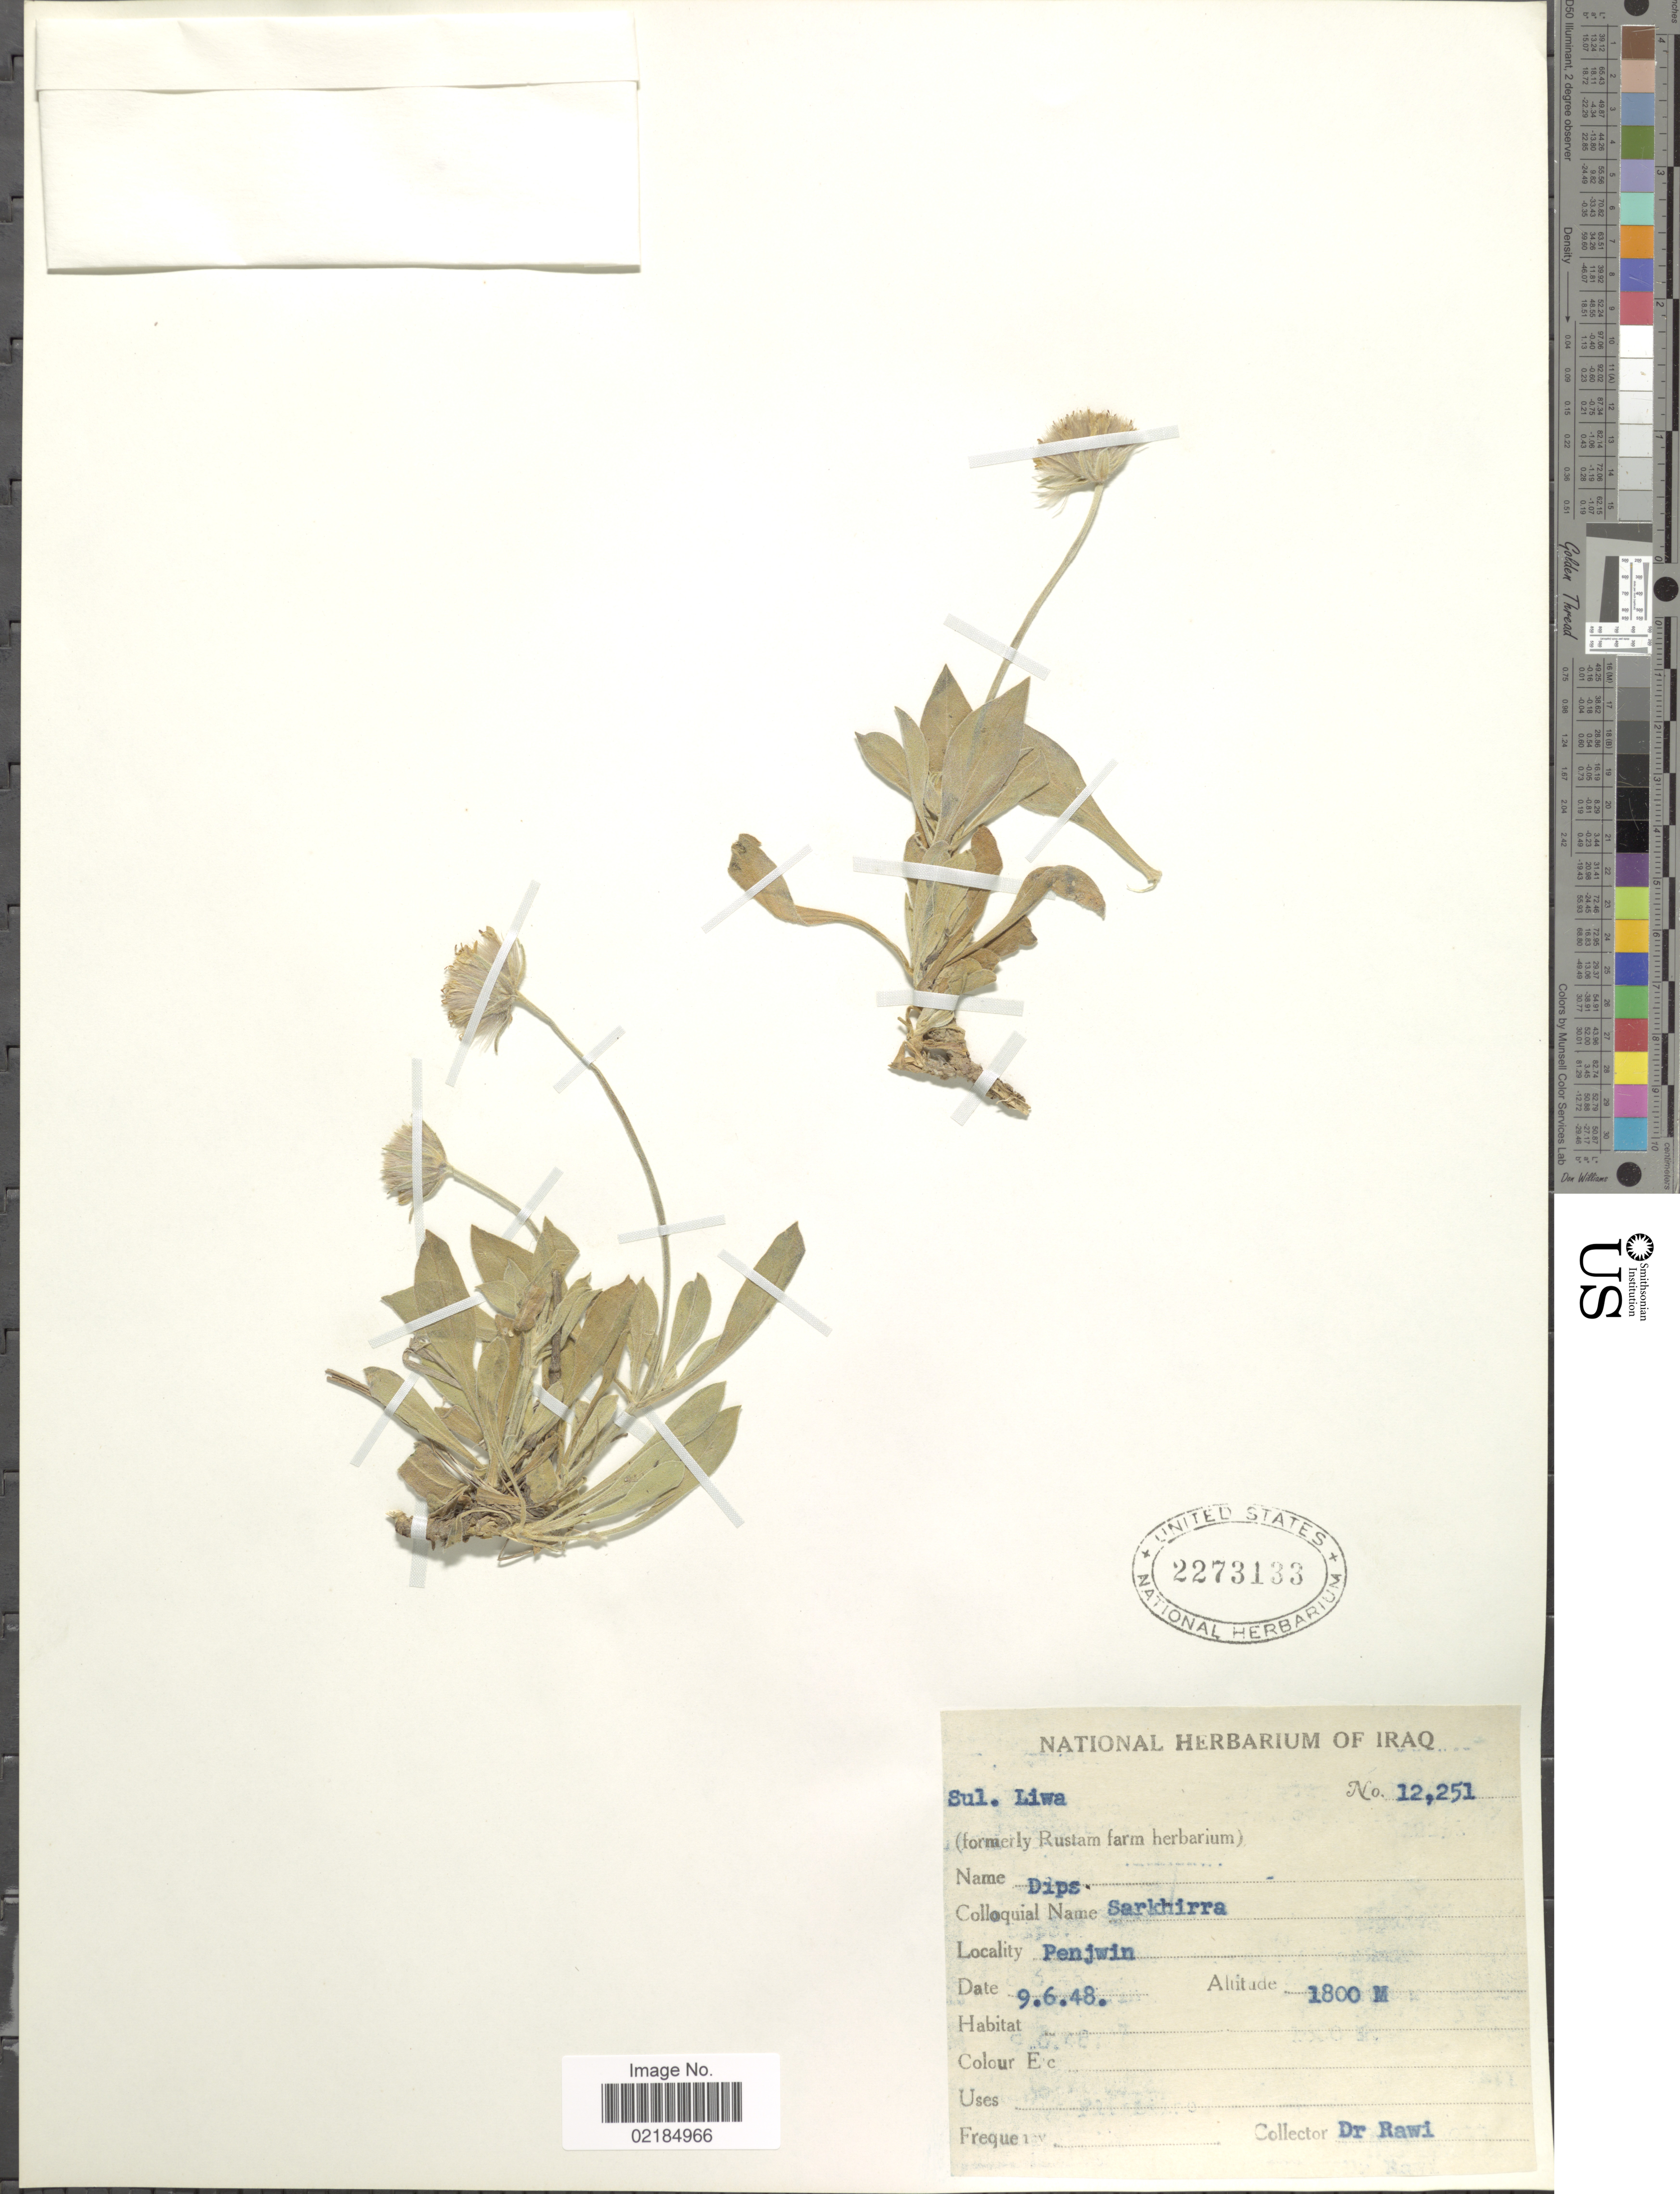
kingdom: Plantae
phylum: Tracheophyta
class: Magnoliopsida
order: Asterales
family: Asteraceae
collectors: -. Rawi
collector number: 12251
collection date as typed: Transcribed d/m/y: 9/6/48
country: Iraq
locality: Sarkhirra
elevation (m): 1800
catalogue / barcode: US 2273133